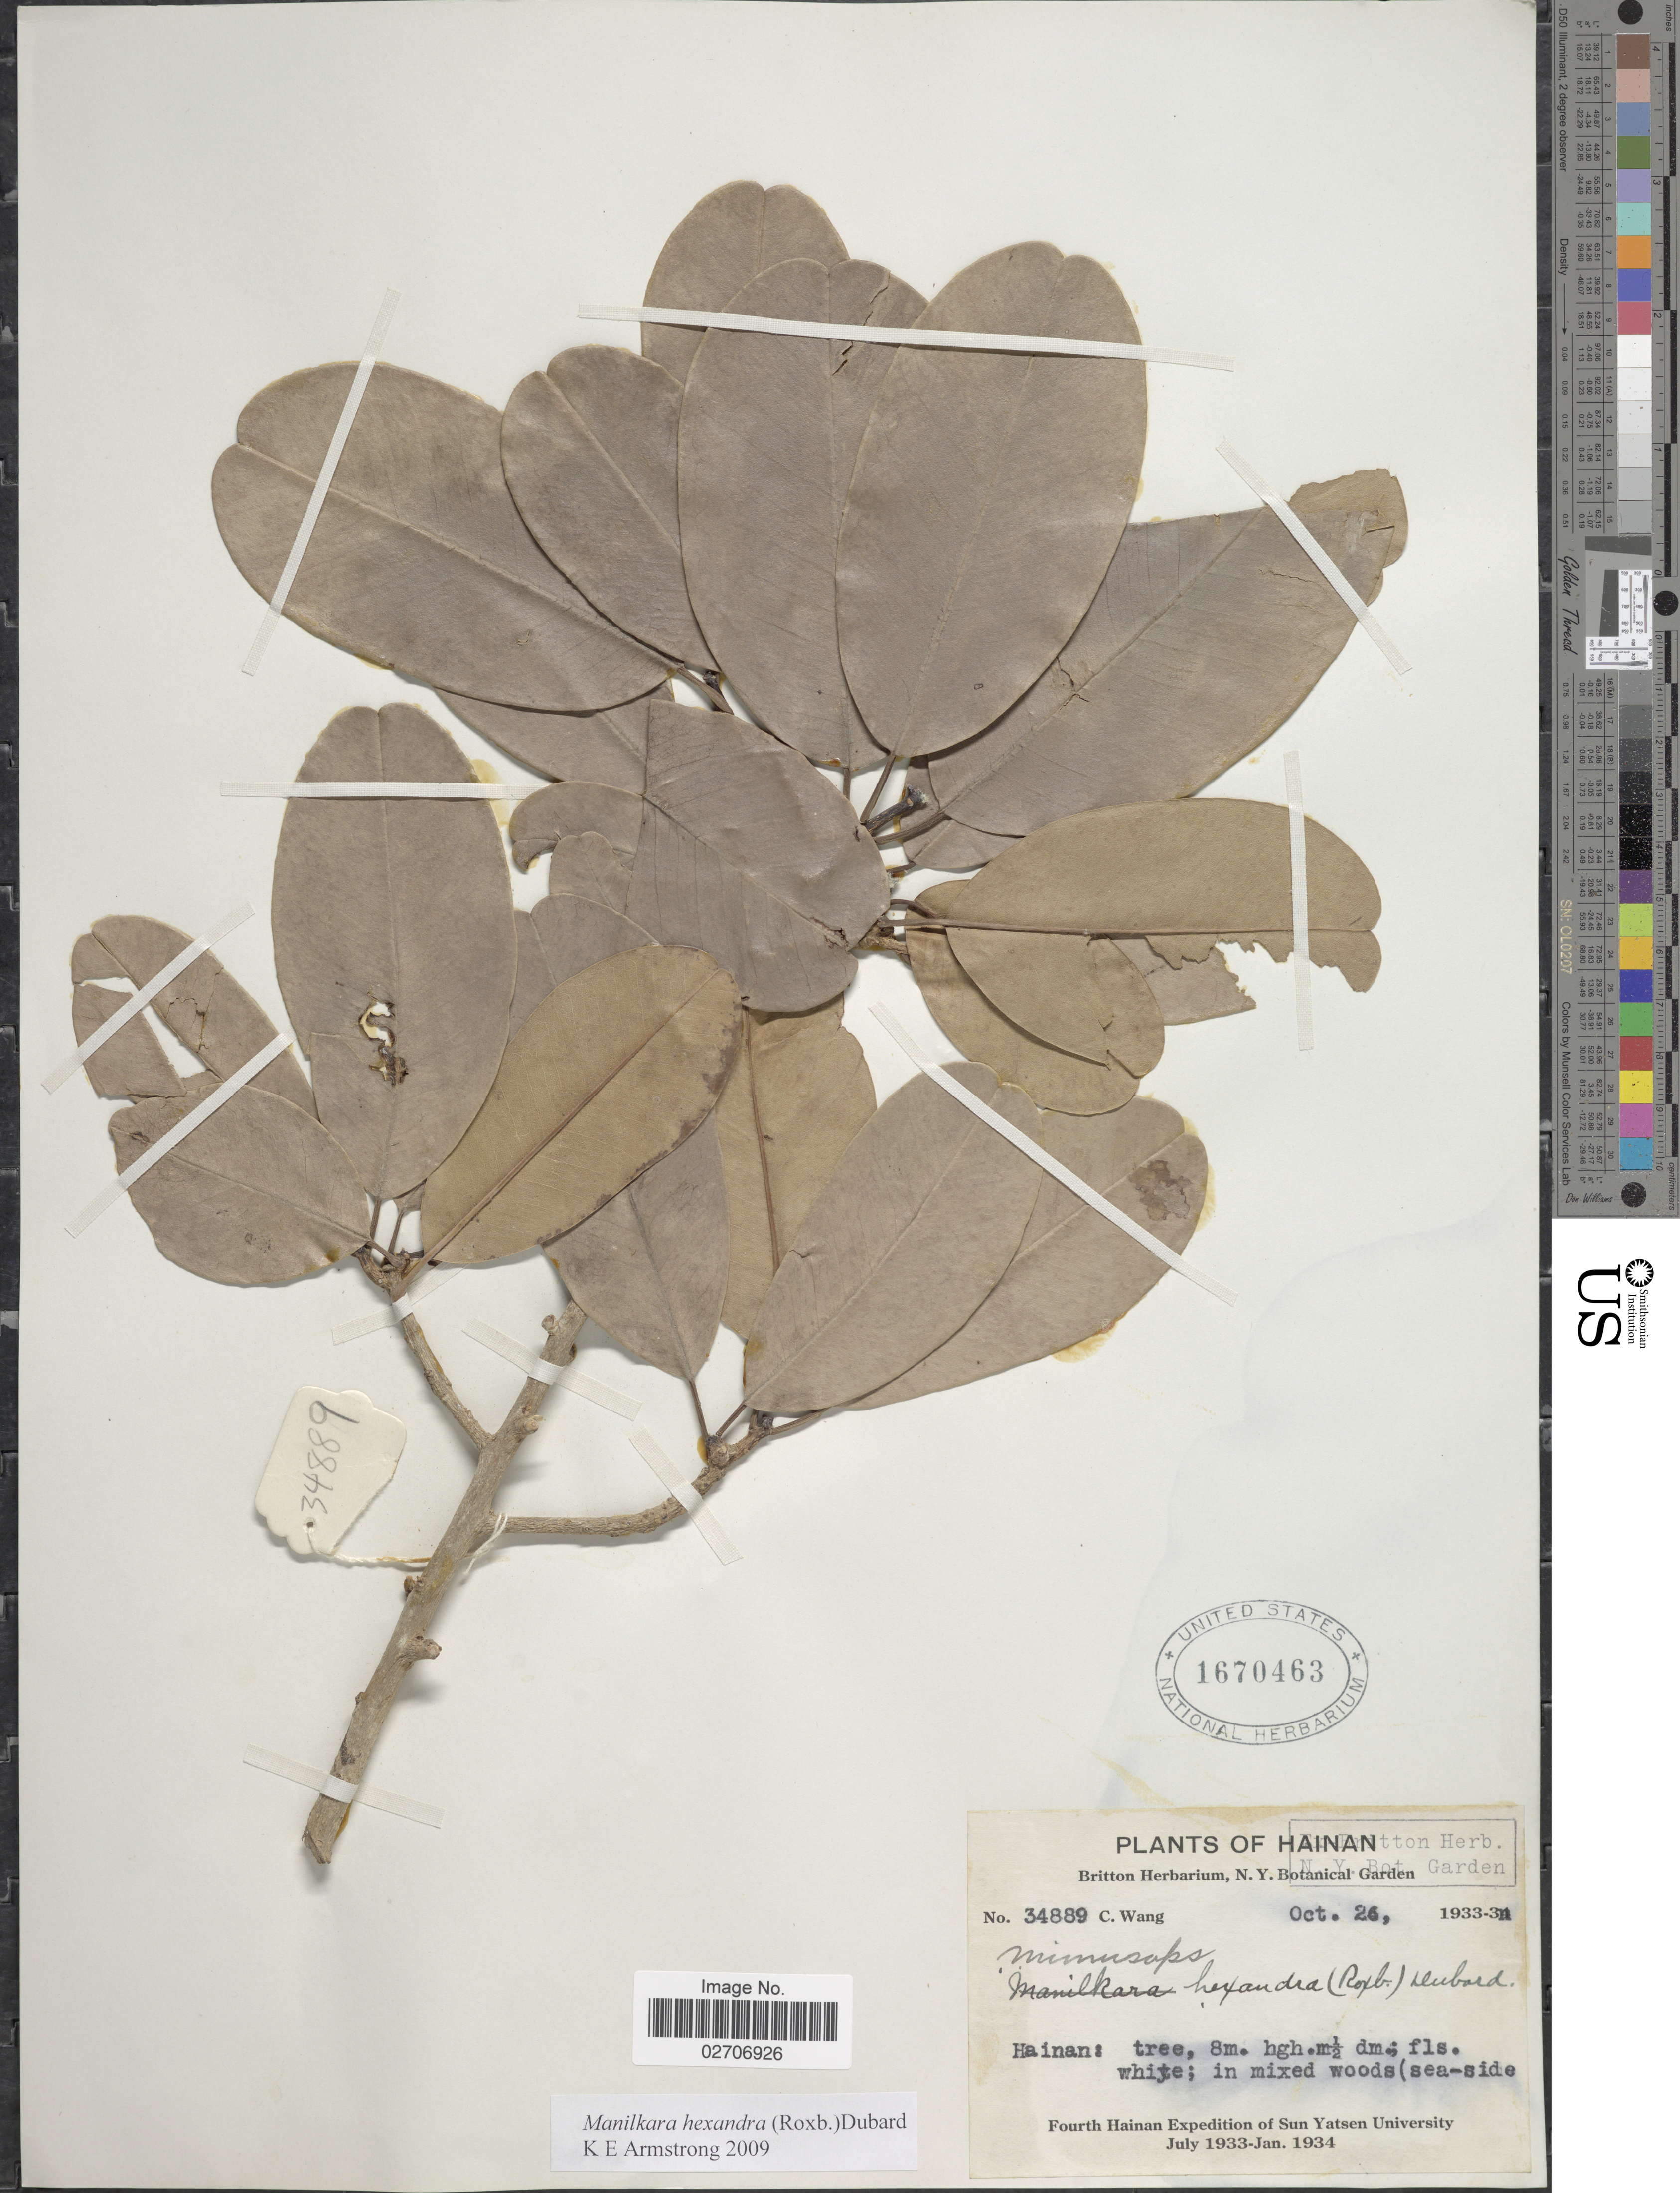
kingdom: Plantae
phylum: Tracheophyta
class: Magnoliopsida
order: Ericales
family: Sapotaceae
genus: Manilkara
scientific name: Manilkara hexandra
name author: (Roxb.) Dubard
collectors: C. Wang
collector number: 34889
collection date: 1933-10-26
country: China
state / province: Hainan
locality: In mixed woods (sea side)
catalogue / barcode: US 1670463